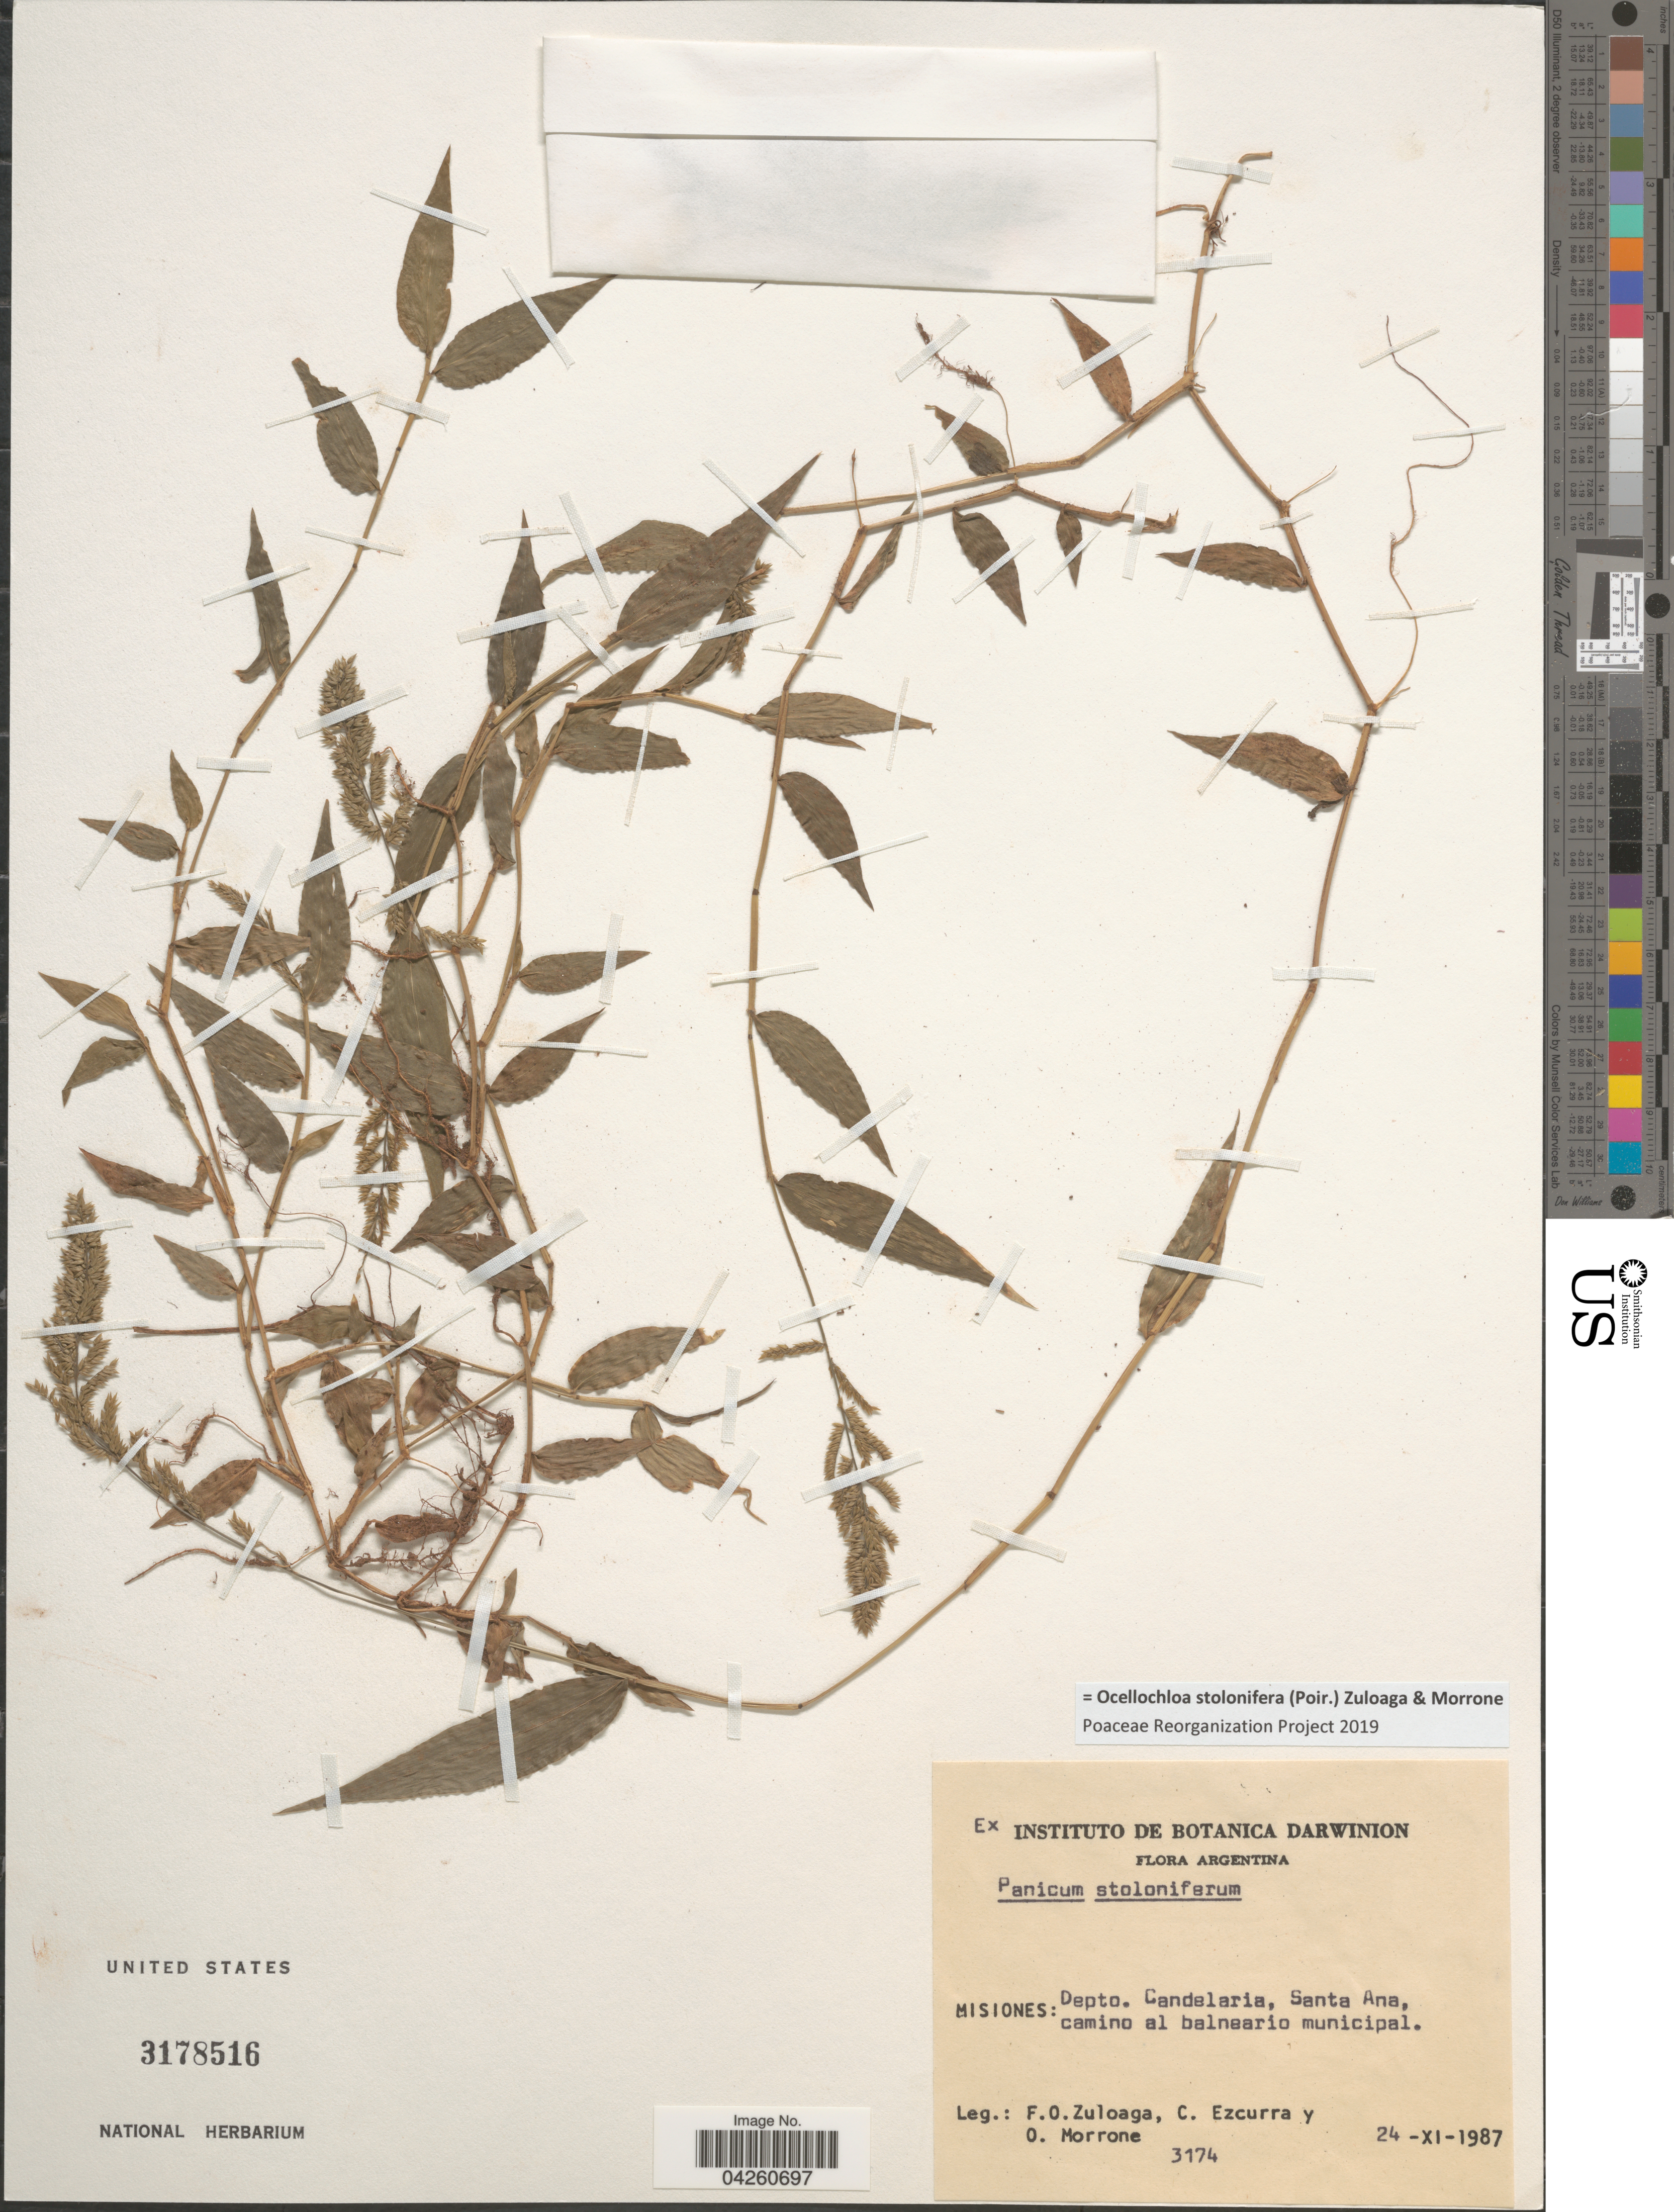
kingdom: Plantae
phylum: Tracheophyta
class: Liliopsida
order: Poales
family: Poaceae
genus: Ocellochloa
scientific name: Ocellochloa stolonifera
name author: (Poir.) Zuloaga & Morrone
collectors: F. O. Zuloaga, C. Ezcurra & O. N. Morrone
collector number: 3174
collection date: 1987-11-24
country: Argentina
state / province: Misiones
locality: Depto. Candelaria, Santa Ana, camino al balneario municipal.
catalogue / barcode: US 3178516